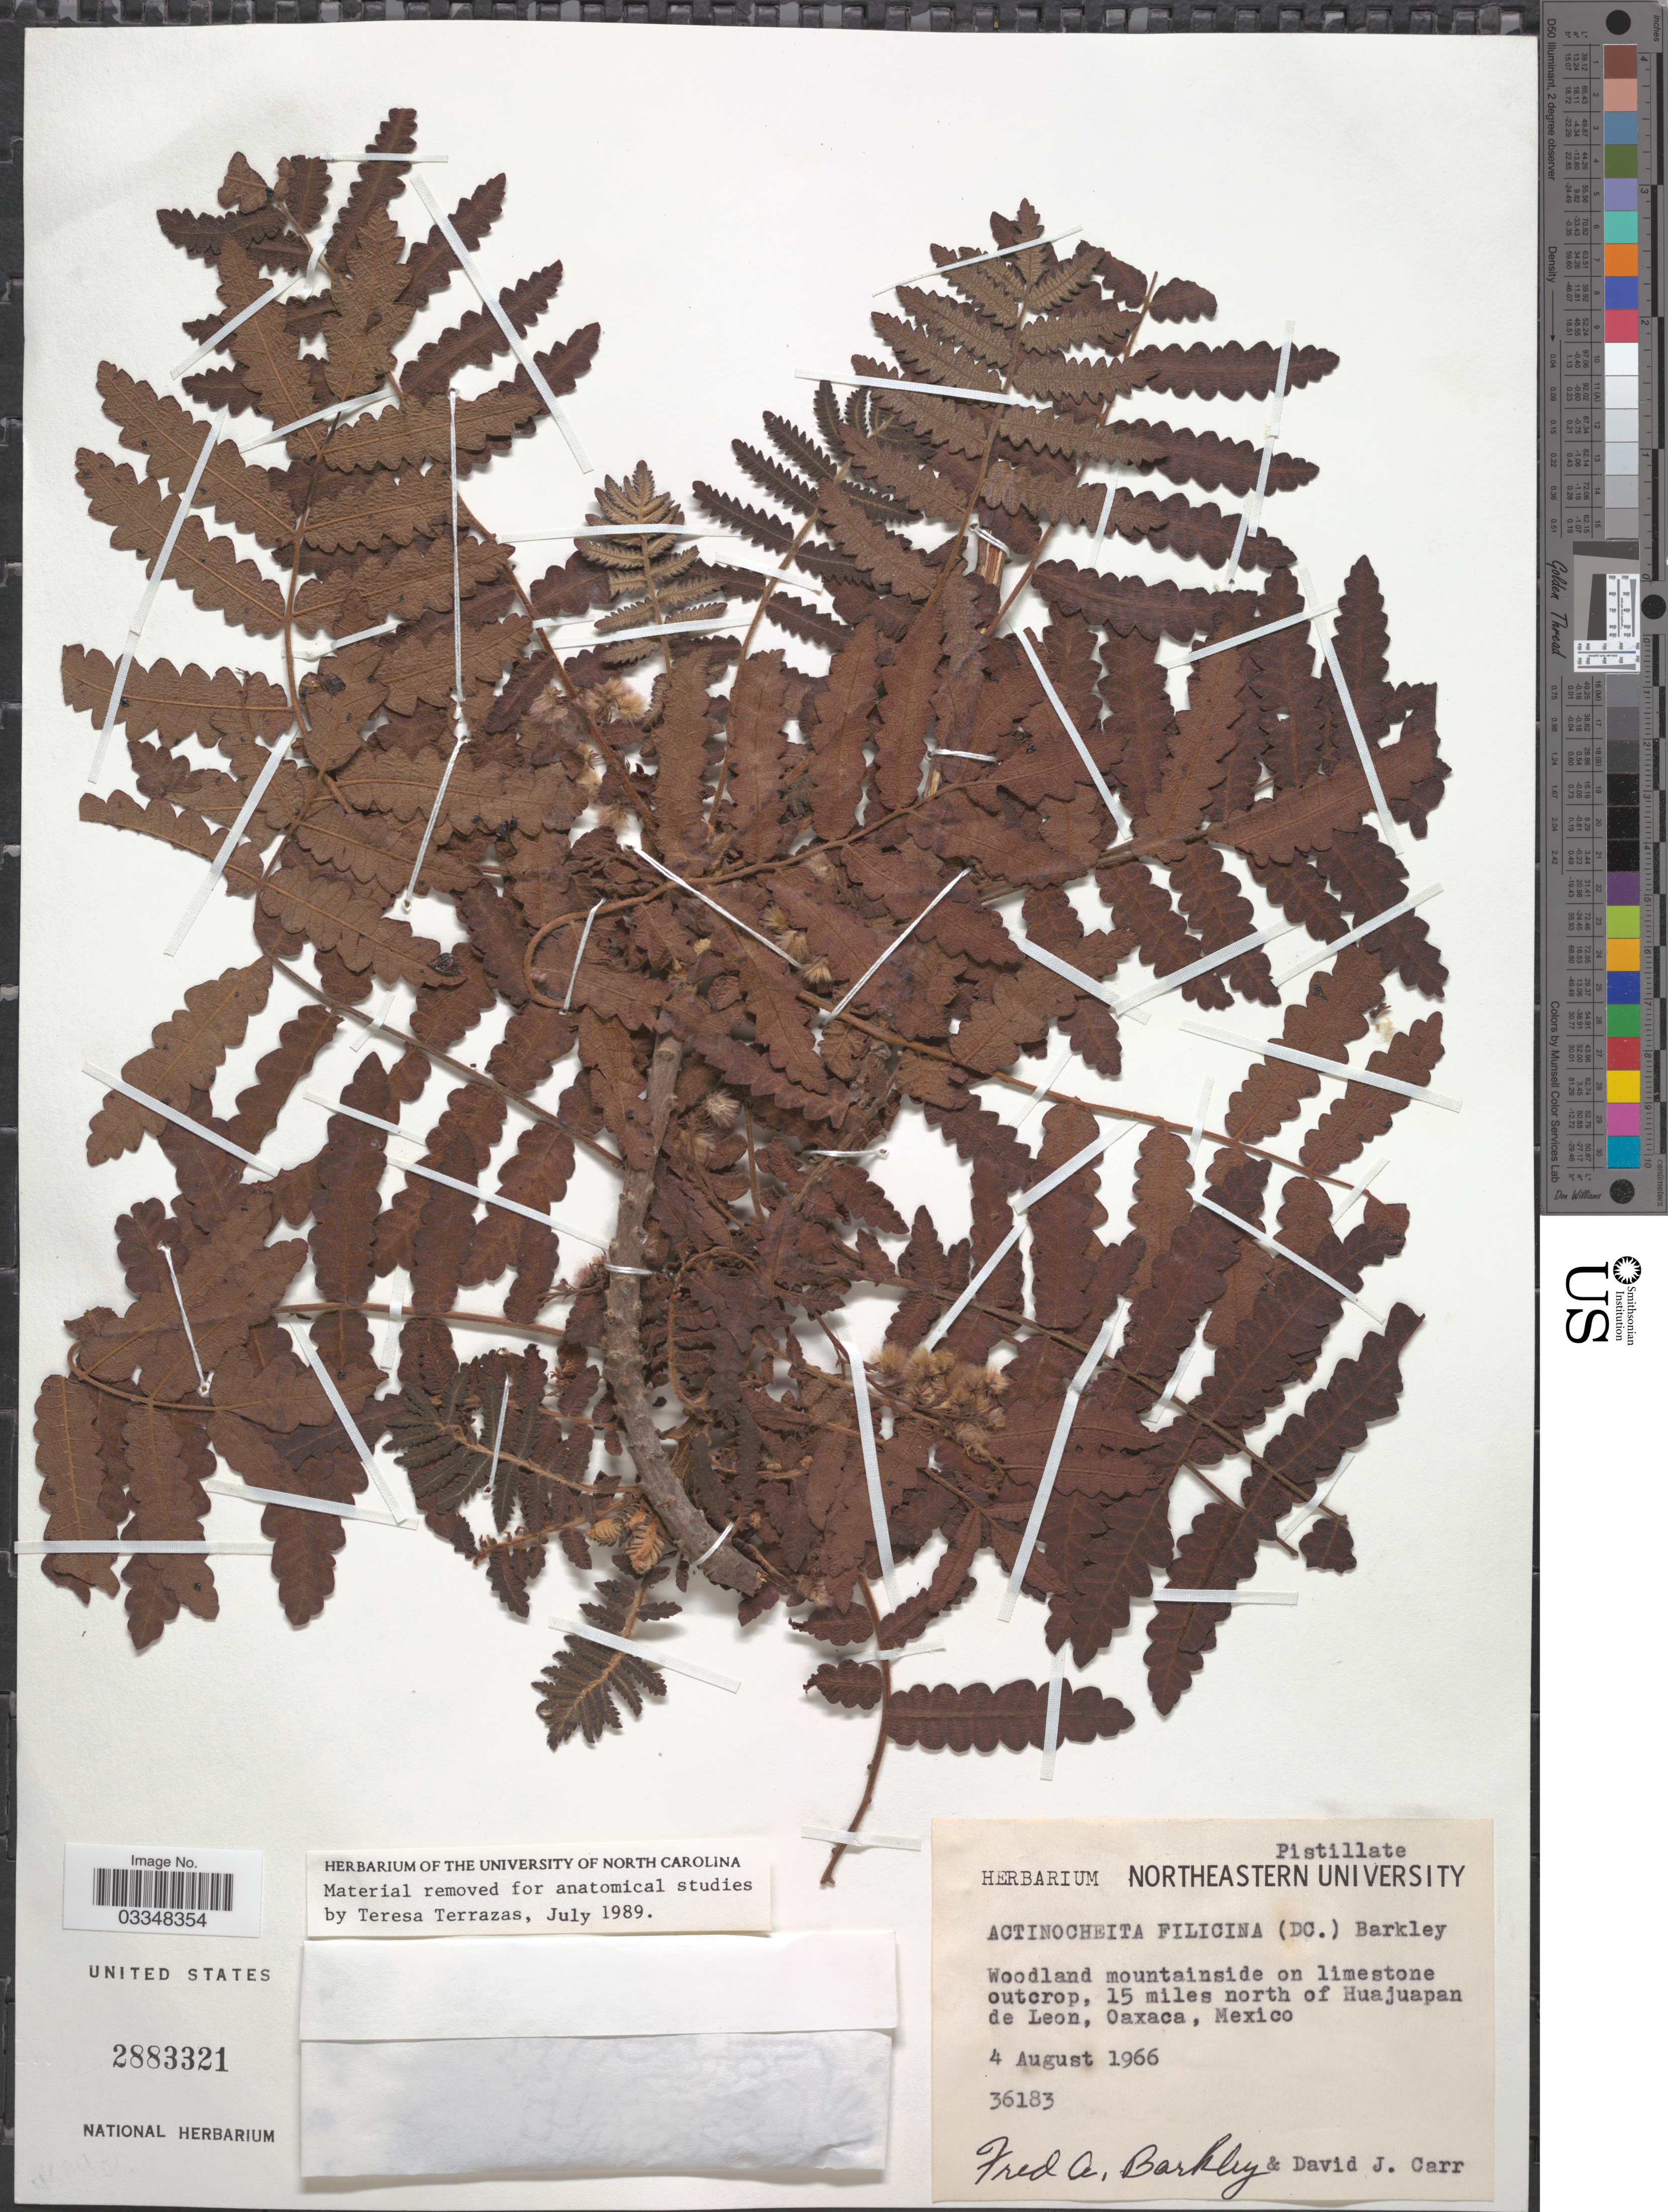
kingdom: Plantae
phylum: Tracheophyta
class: Magnoliopsida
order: Sapindales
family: Anacardiaceae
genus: Actinocheita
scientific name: Actinocheita filicina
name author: (Sessé & Moc. ex DC.) F.A. Barkley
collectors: F. A. Barkley & D. J. Carr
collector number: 36183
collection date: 1966-08-04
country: Mexico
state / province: Oaxaca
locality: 15 miles north of Huajuapan de Leon.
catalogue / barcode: US 2883321